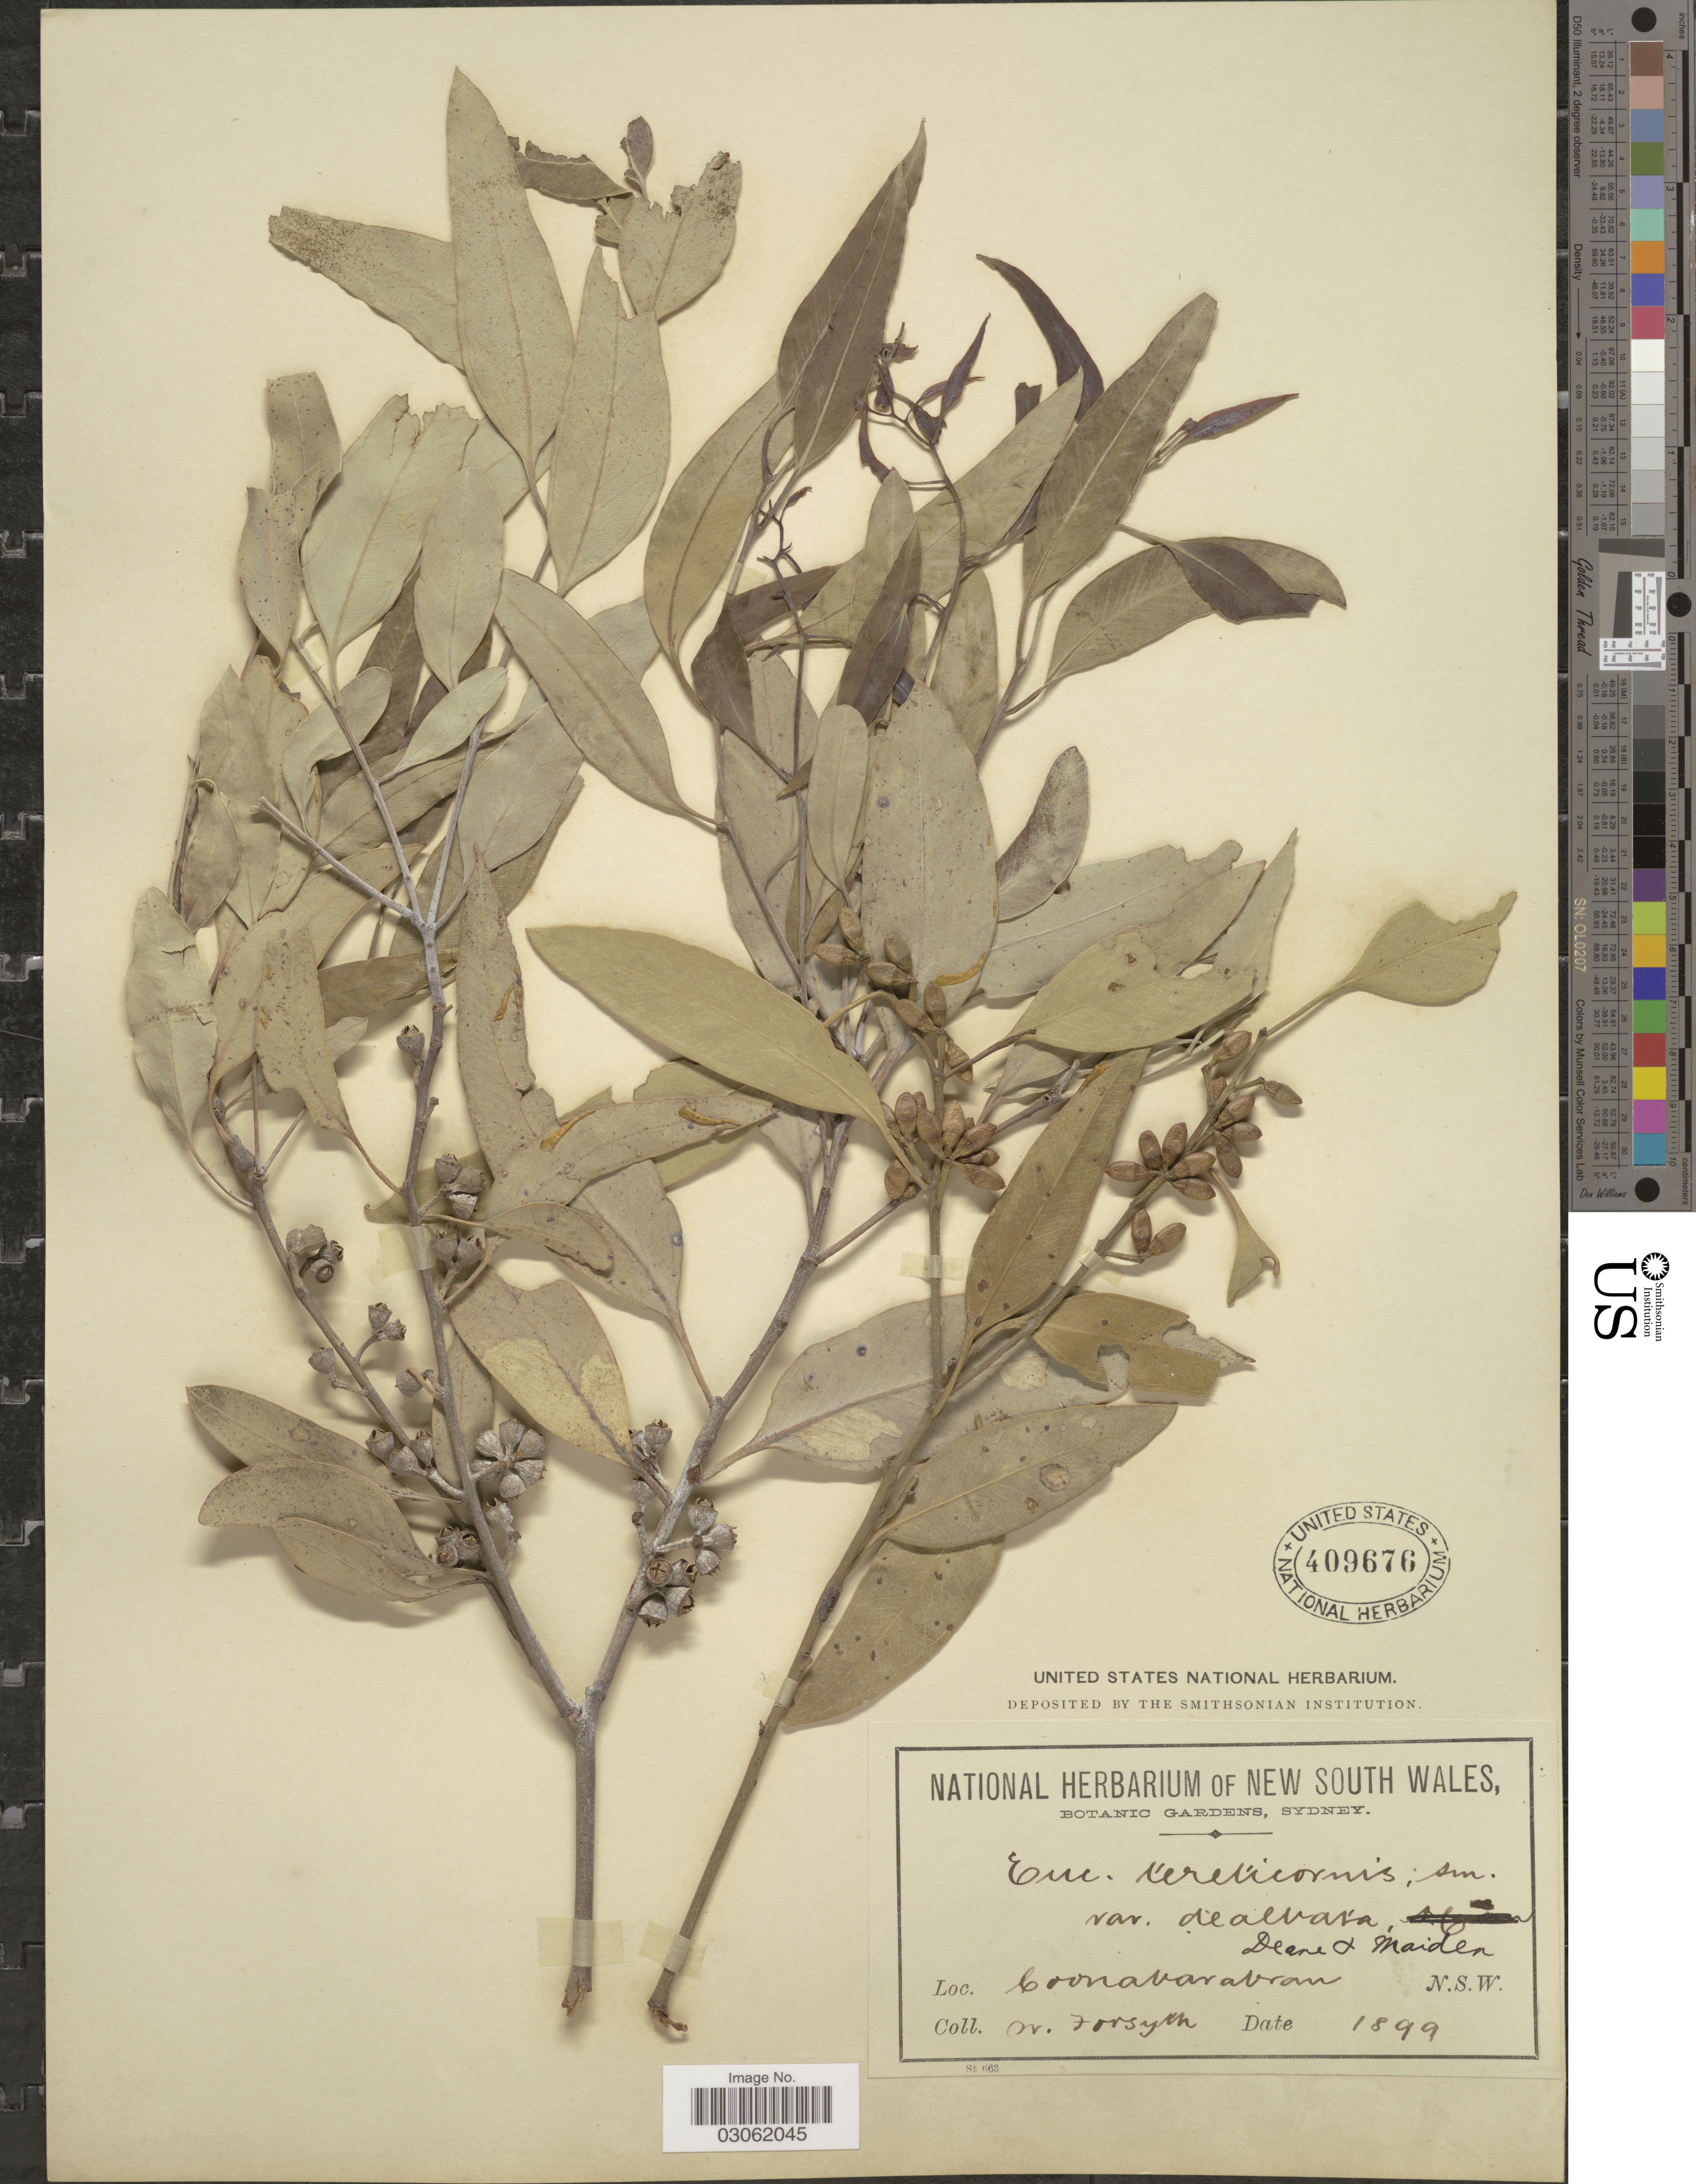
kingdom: Plantae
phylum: Tracheophyta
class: Magnoliopsida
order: Myrtales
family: Myrtaceae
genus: Eucalyptus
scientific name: Eucalyptus tereticornis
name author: Sm.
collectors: W. Forsyth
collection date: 1899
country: Australia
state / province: New South Wales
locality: Coonabarabran. N. S. W.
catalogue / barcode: US 409676